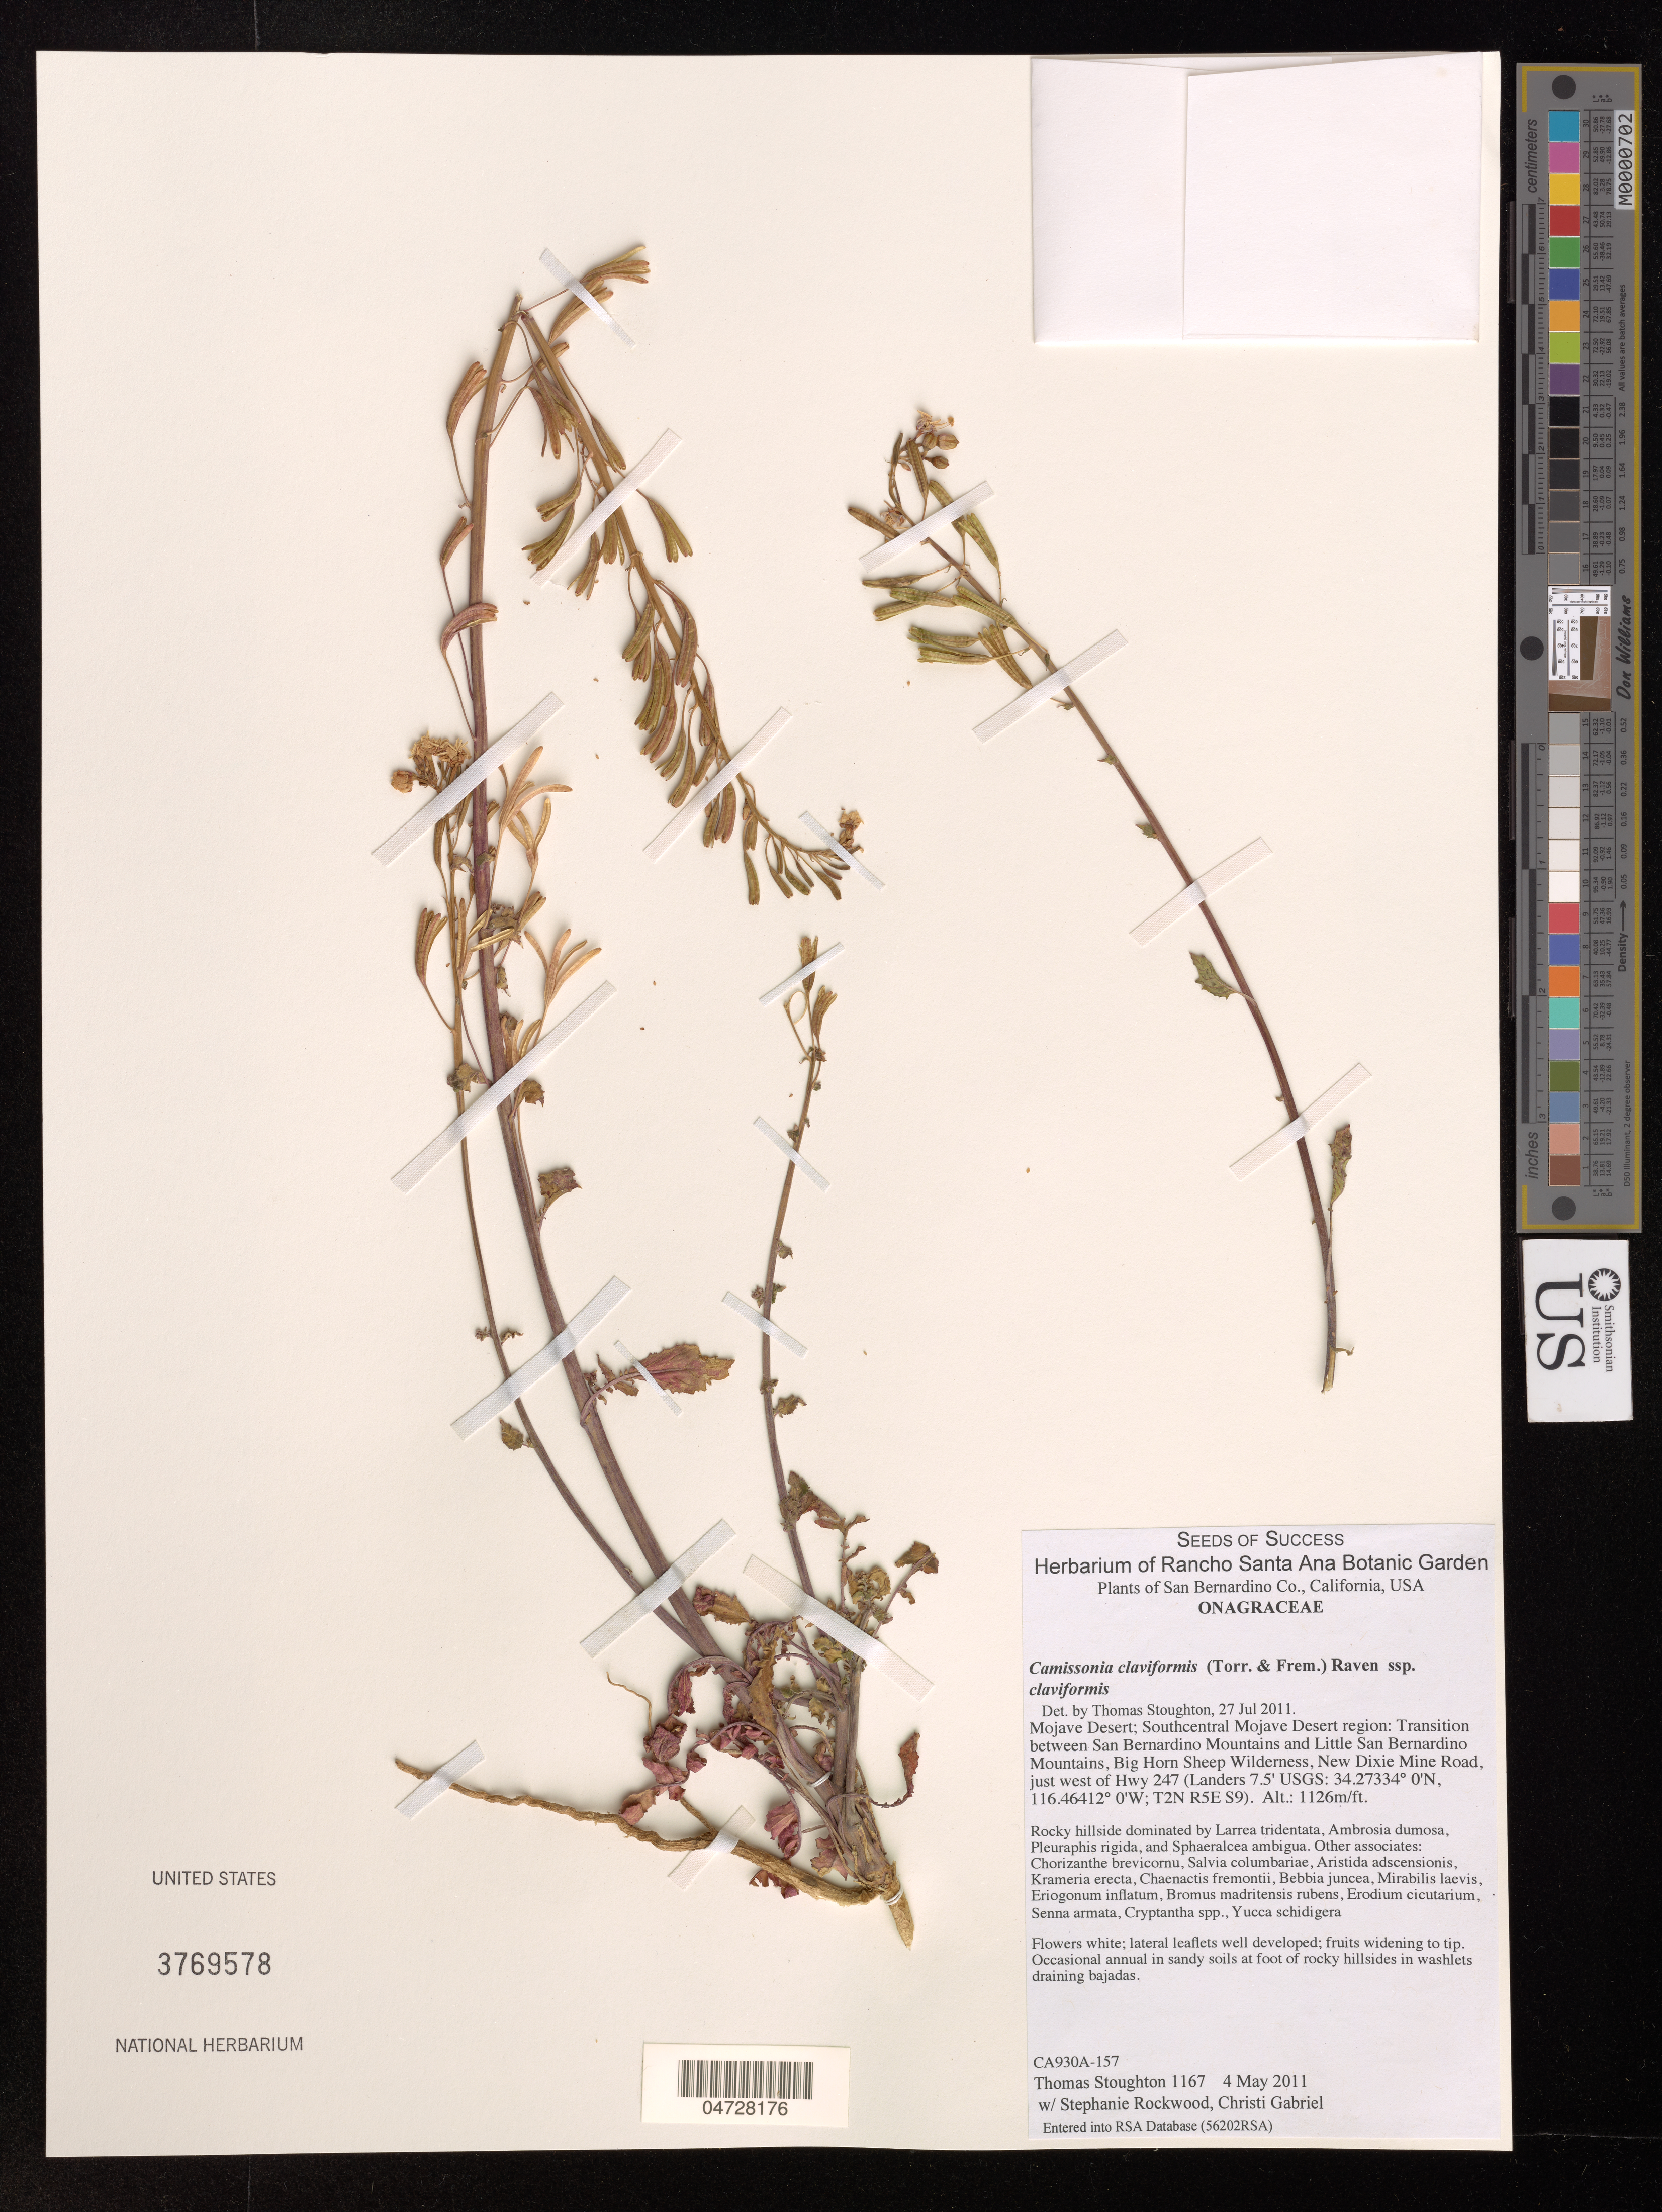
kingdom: Plantae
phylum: Tracheophyta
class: Magnoliopsida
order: Myrtales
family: Onagraceae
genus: Camissonia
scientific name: Camissonia claviformis subsp. claviformis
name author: S.L. Welsh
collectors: T. Stoughton, C. Gabriel & S. Rockwood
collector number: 1167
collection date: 2011-05-04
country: United States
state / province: California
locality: San Bernardino Co., Mojave Desert; Southcentral Mojave Desert region: Transition between San Bernardino Mountains and Little San Bernardino Mountains, Big Horn Sheep Wilderness, New Dixie Mine Road, just west of Hwy 247, T2N R5E S9.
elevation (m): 1126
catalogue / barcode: US 3769578